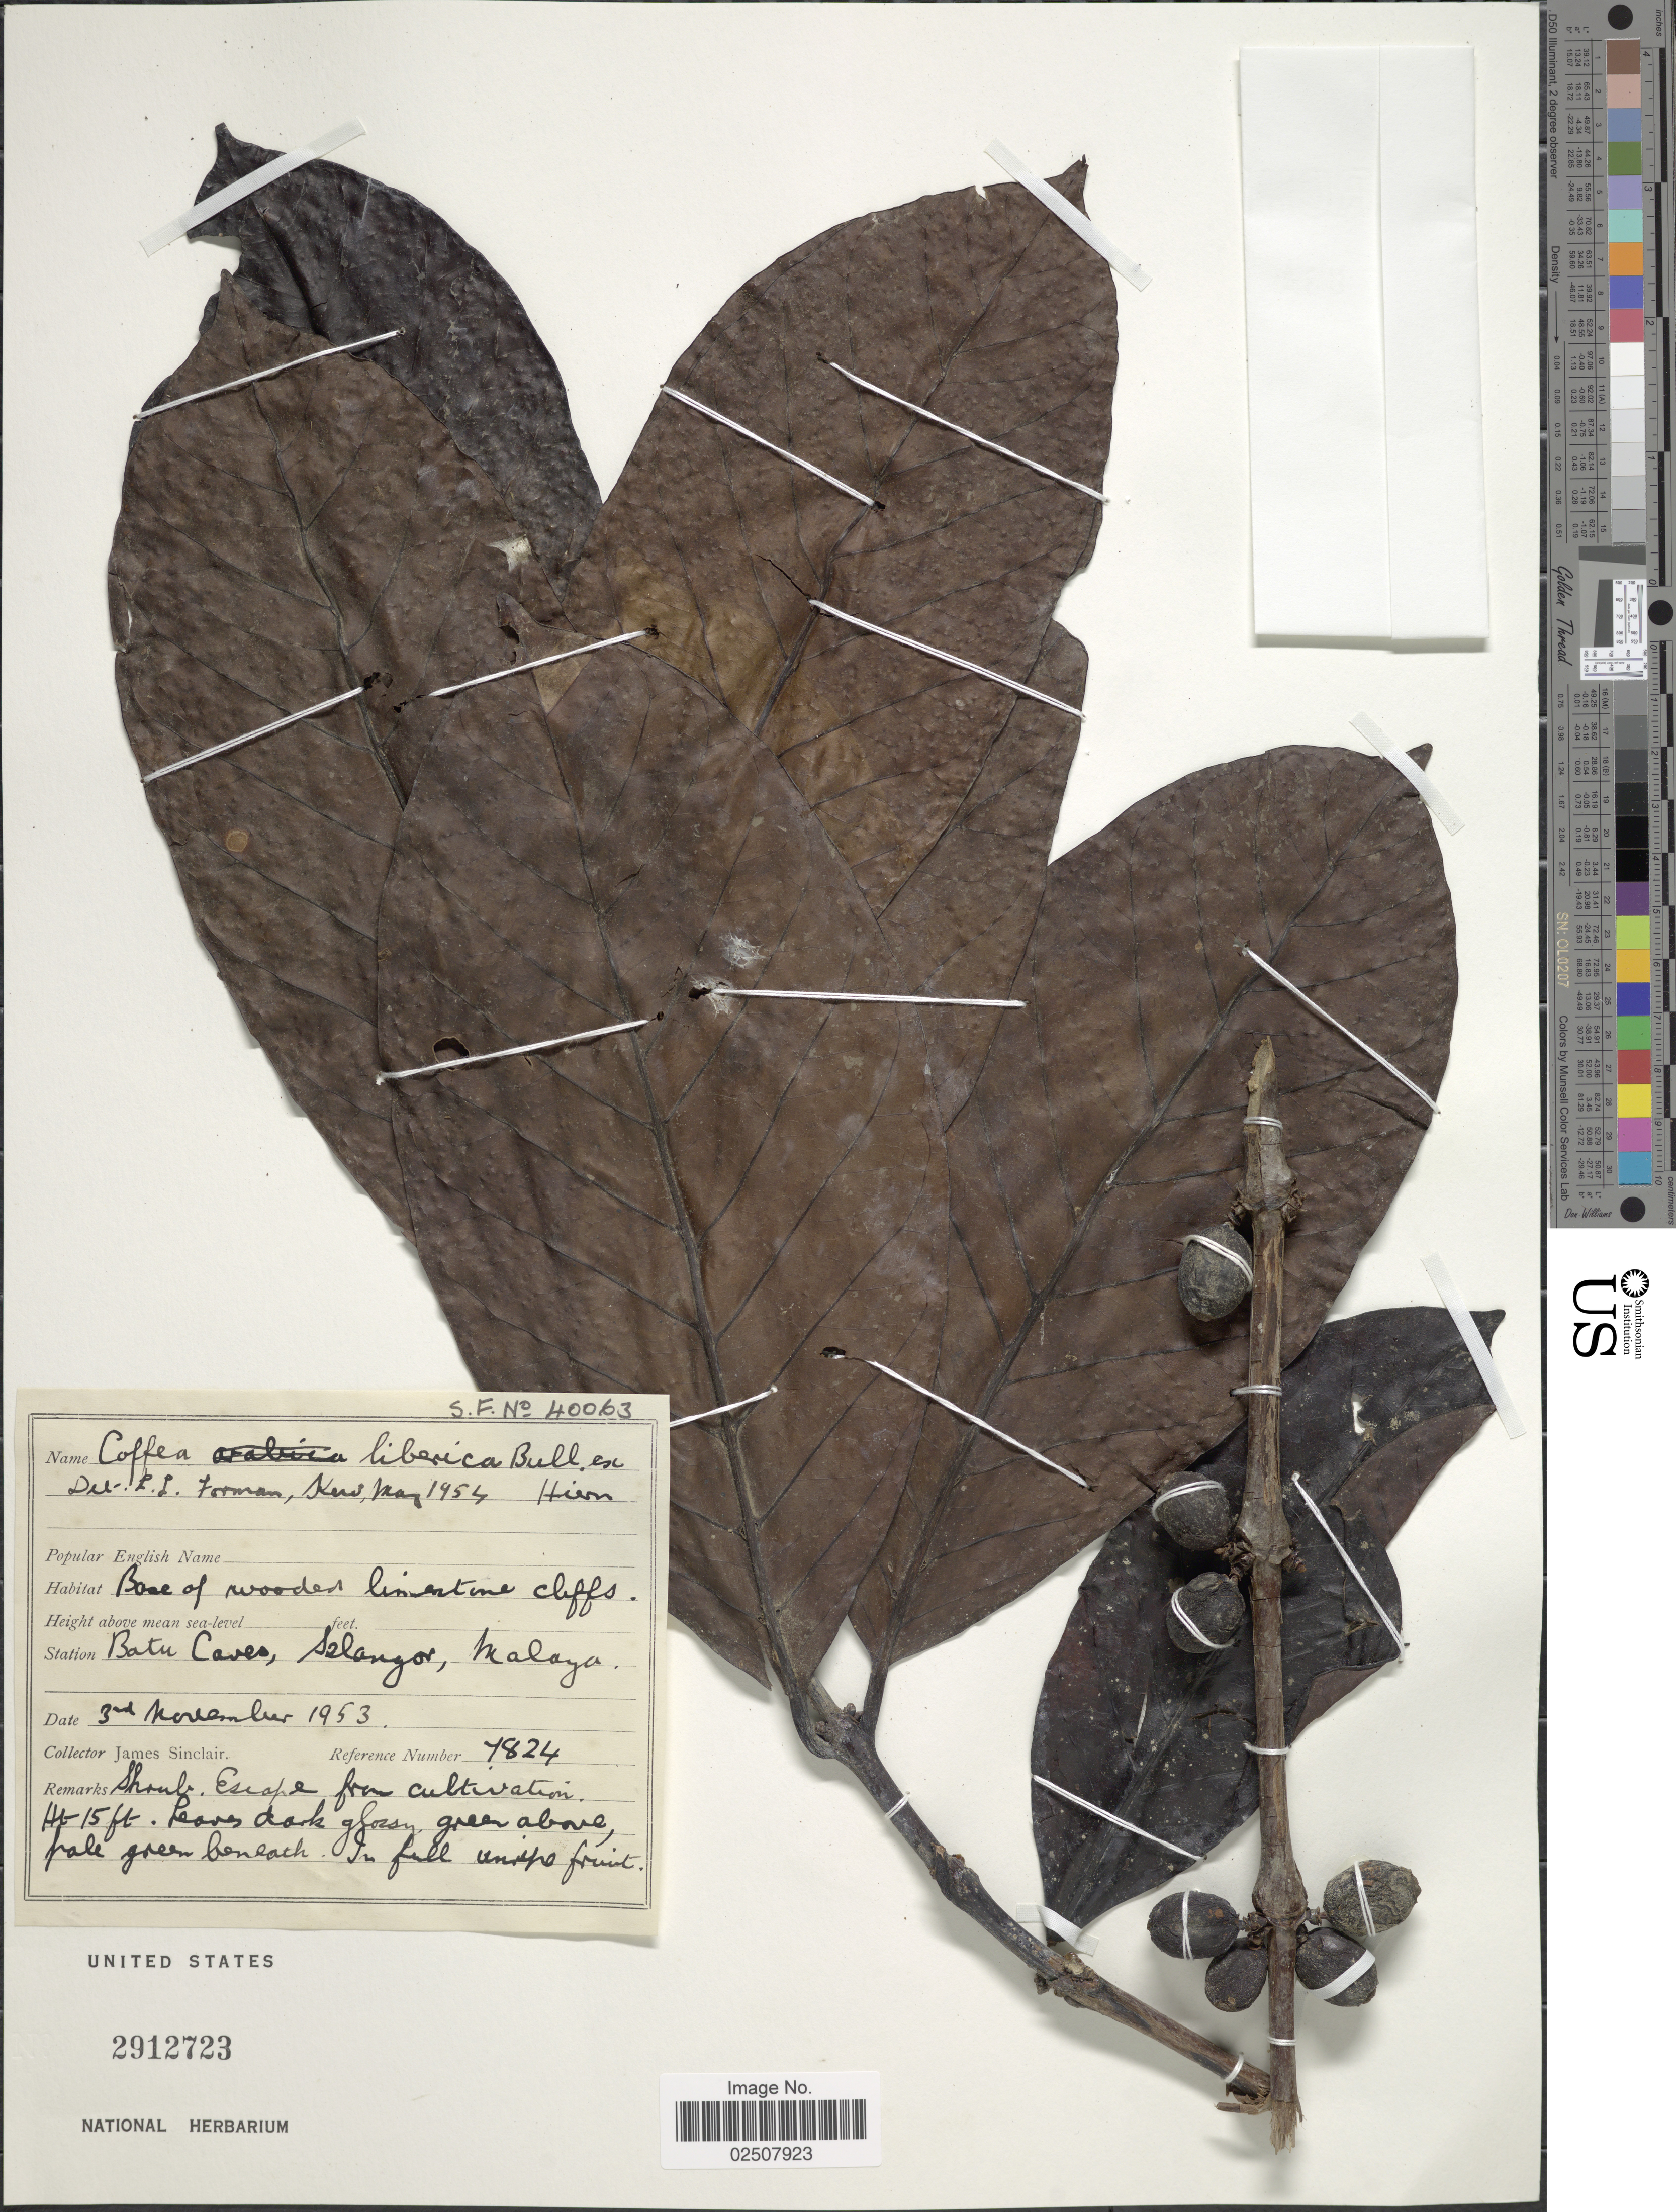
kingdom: Plantae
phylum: Tracheophyta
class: Magnoliopsida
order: Gentianales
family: Rubiaceae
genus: Coffea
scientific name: Coffea liberica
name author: Hiern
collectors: J. Sinclair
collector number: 7824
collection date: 1953-11-03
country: Malaysia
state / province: Selangor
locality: Base of wooded limestone cliffs, Batu Caves, Malaya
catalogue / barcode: US 2912723